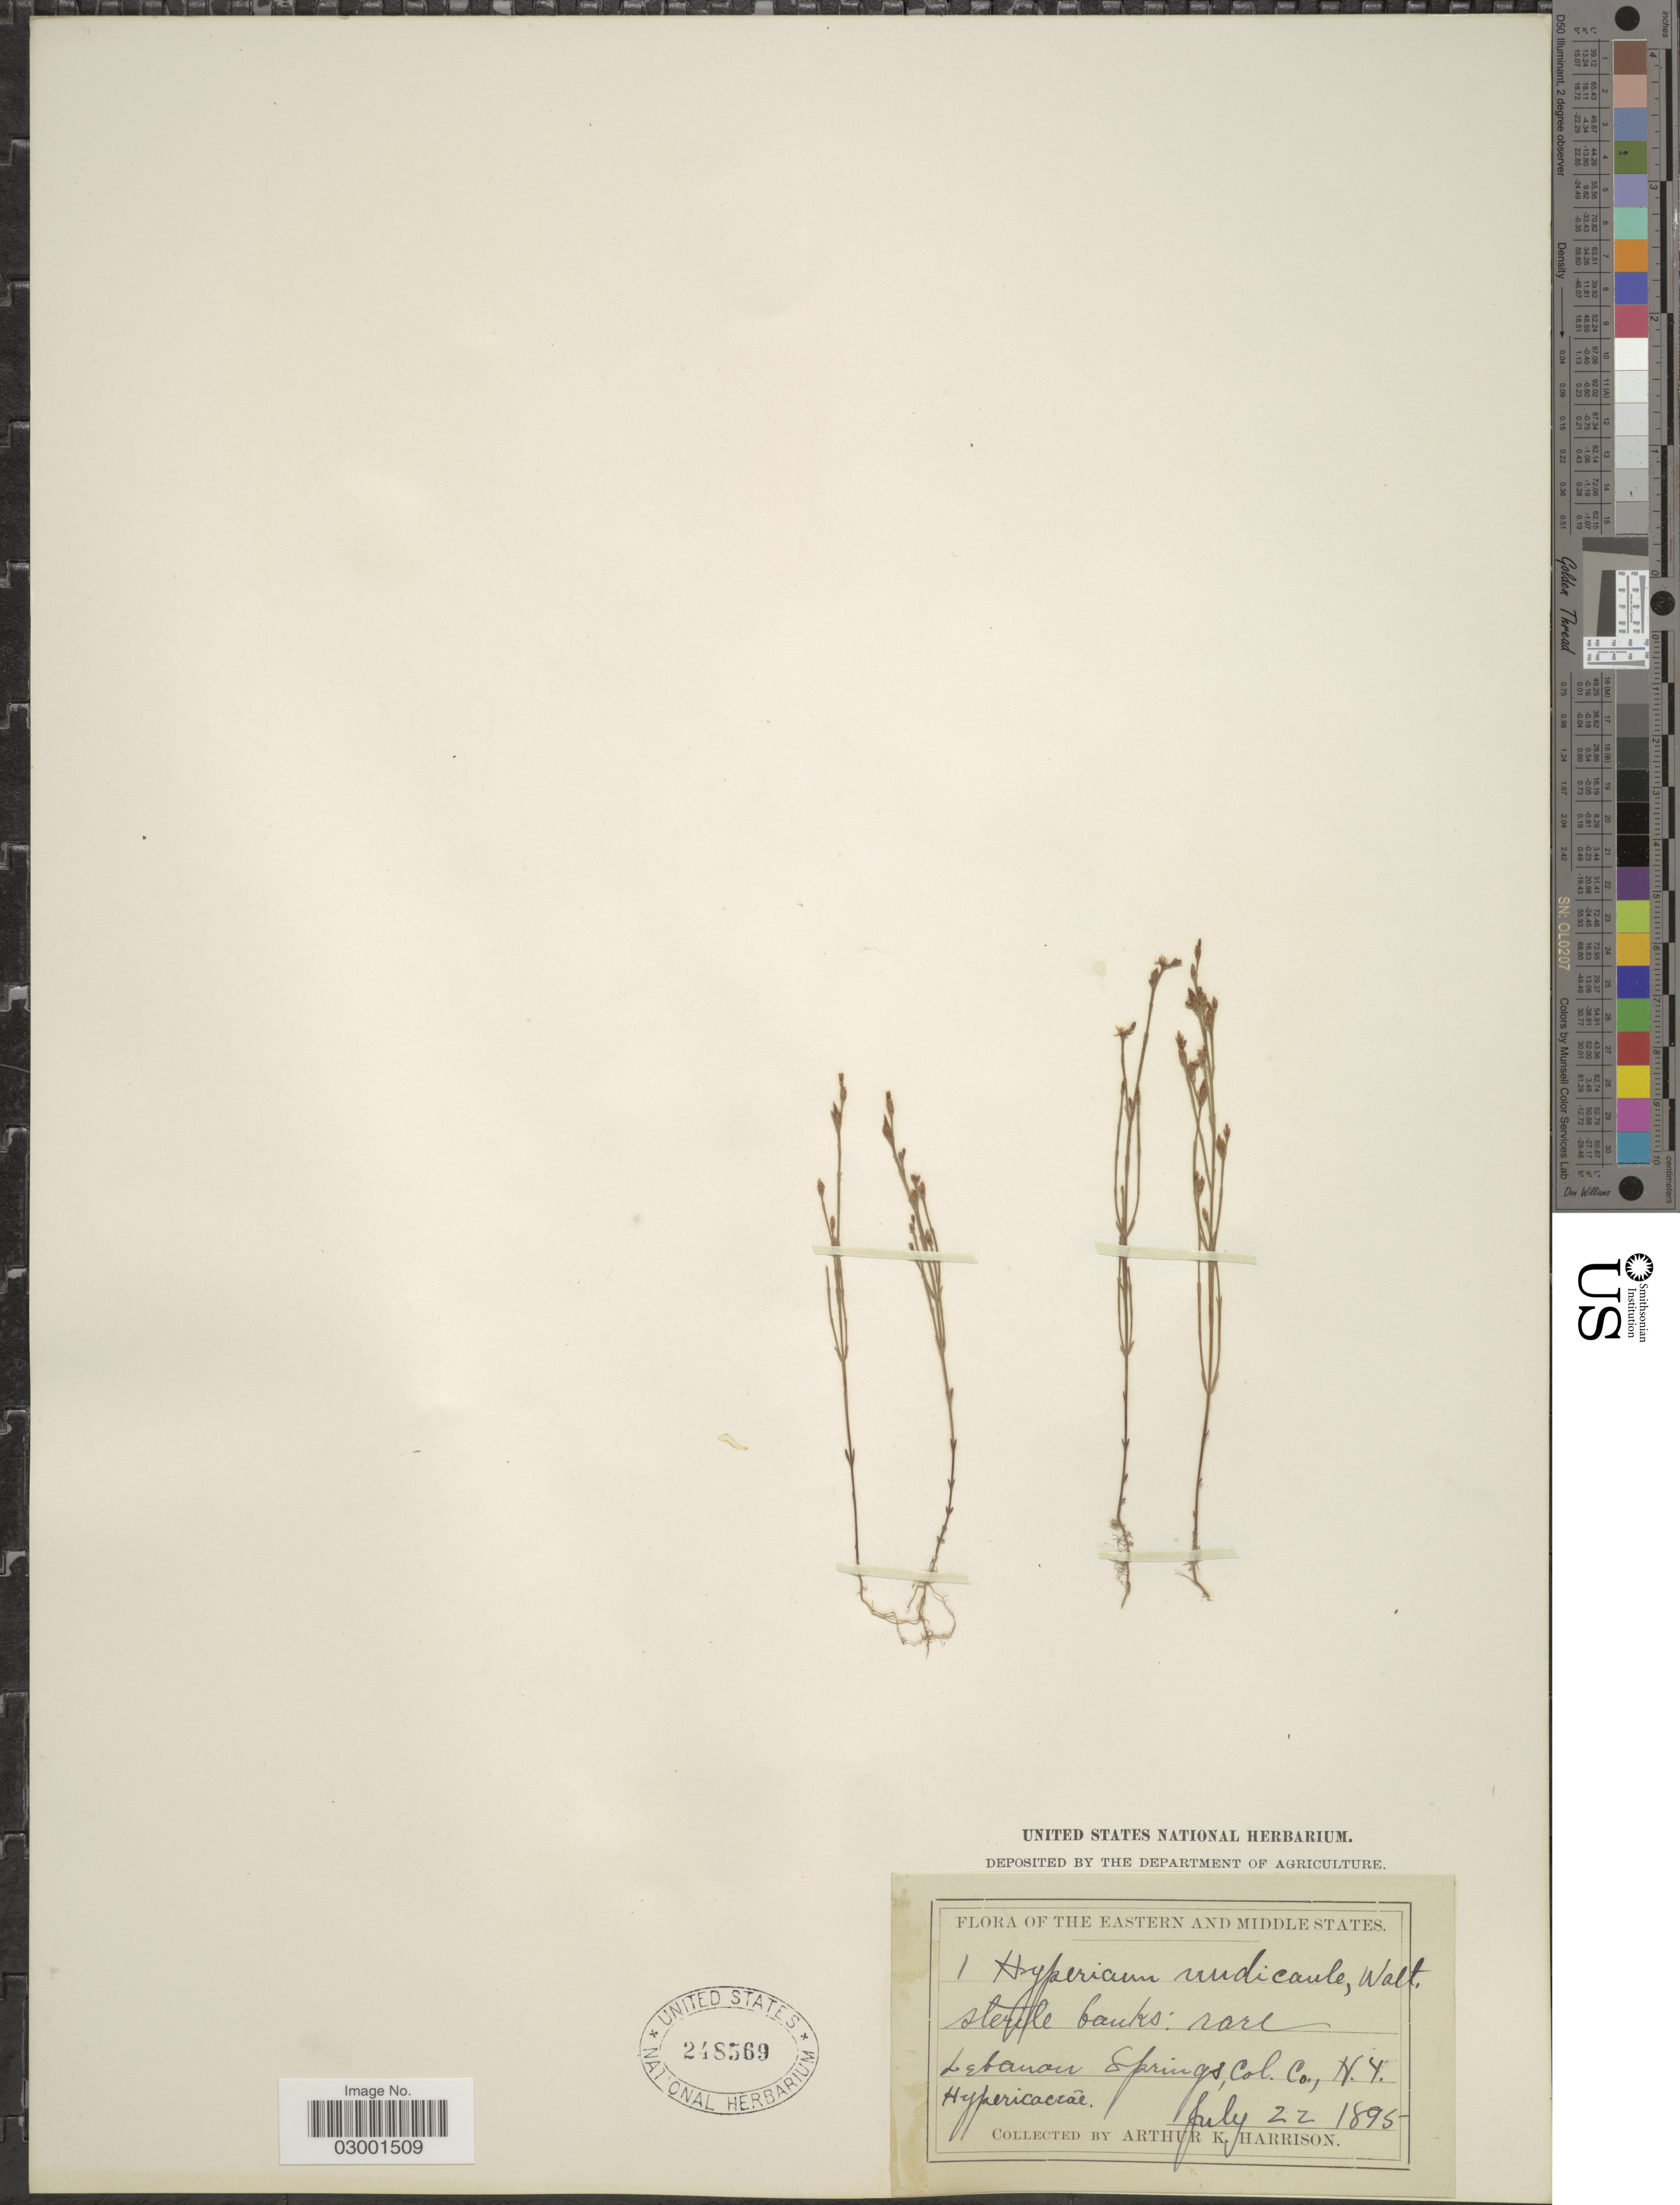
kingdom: Plantae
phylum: Tracheophyta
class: Magnoliopsida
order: Malpighiales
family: Hypericaceae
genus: Hypericum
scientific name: Hypericum gentianoides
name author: (L.) Britton, Stearns & Poggenb.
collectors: A. K. Harrison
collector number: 1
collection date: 1895-07-22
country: United States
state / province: New York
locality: Lebanon Springs, Col. Co. N. Y. Eastern and Middle States.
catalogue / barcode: US 248569